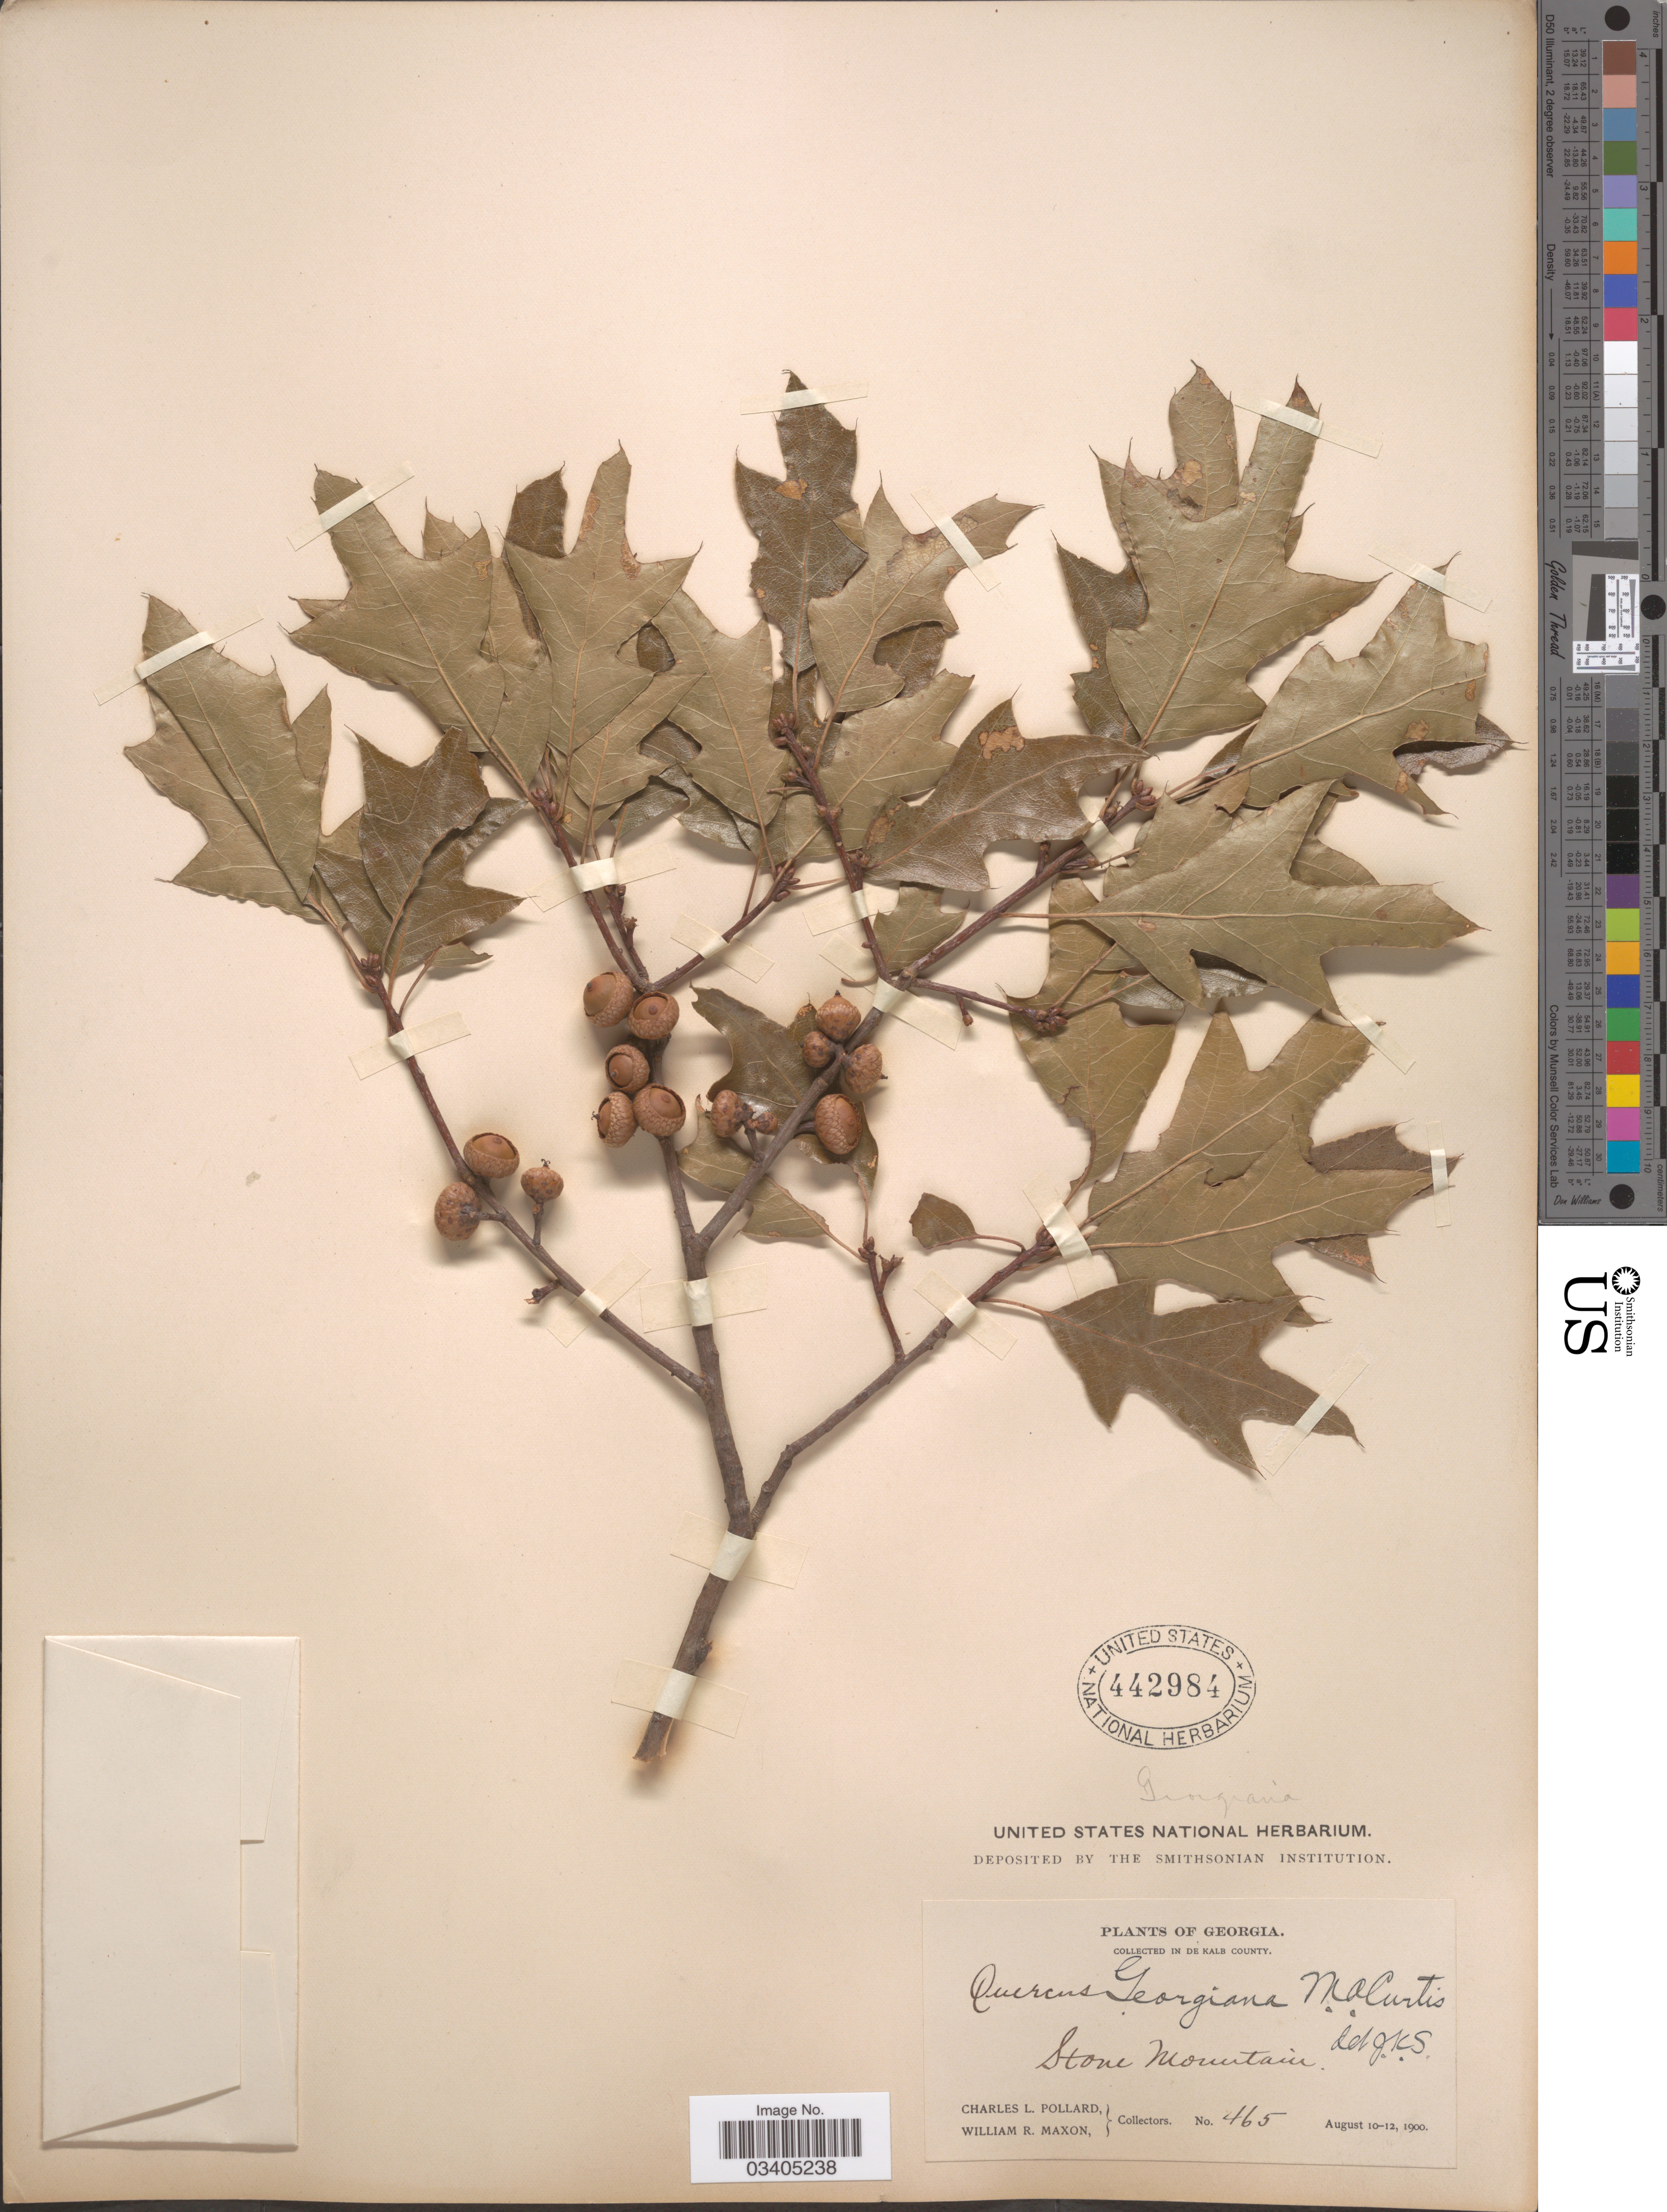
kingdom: Plantae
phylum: Tracheophyta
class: Magnoliopsida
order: Fagales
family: Fagaceae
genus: Quercus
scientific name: Quercus georgiana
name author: M.A. Curtis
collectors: C. L. Pollard & W. R. Maxon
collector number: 465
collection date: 1900-08-10/1900-08-12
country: United States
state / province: Georgia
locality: De Kalb County. Stone Mountain.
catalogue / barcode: US 442984